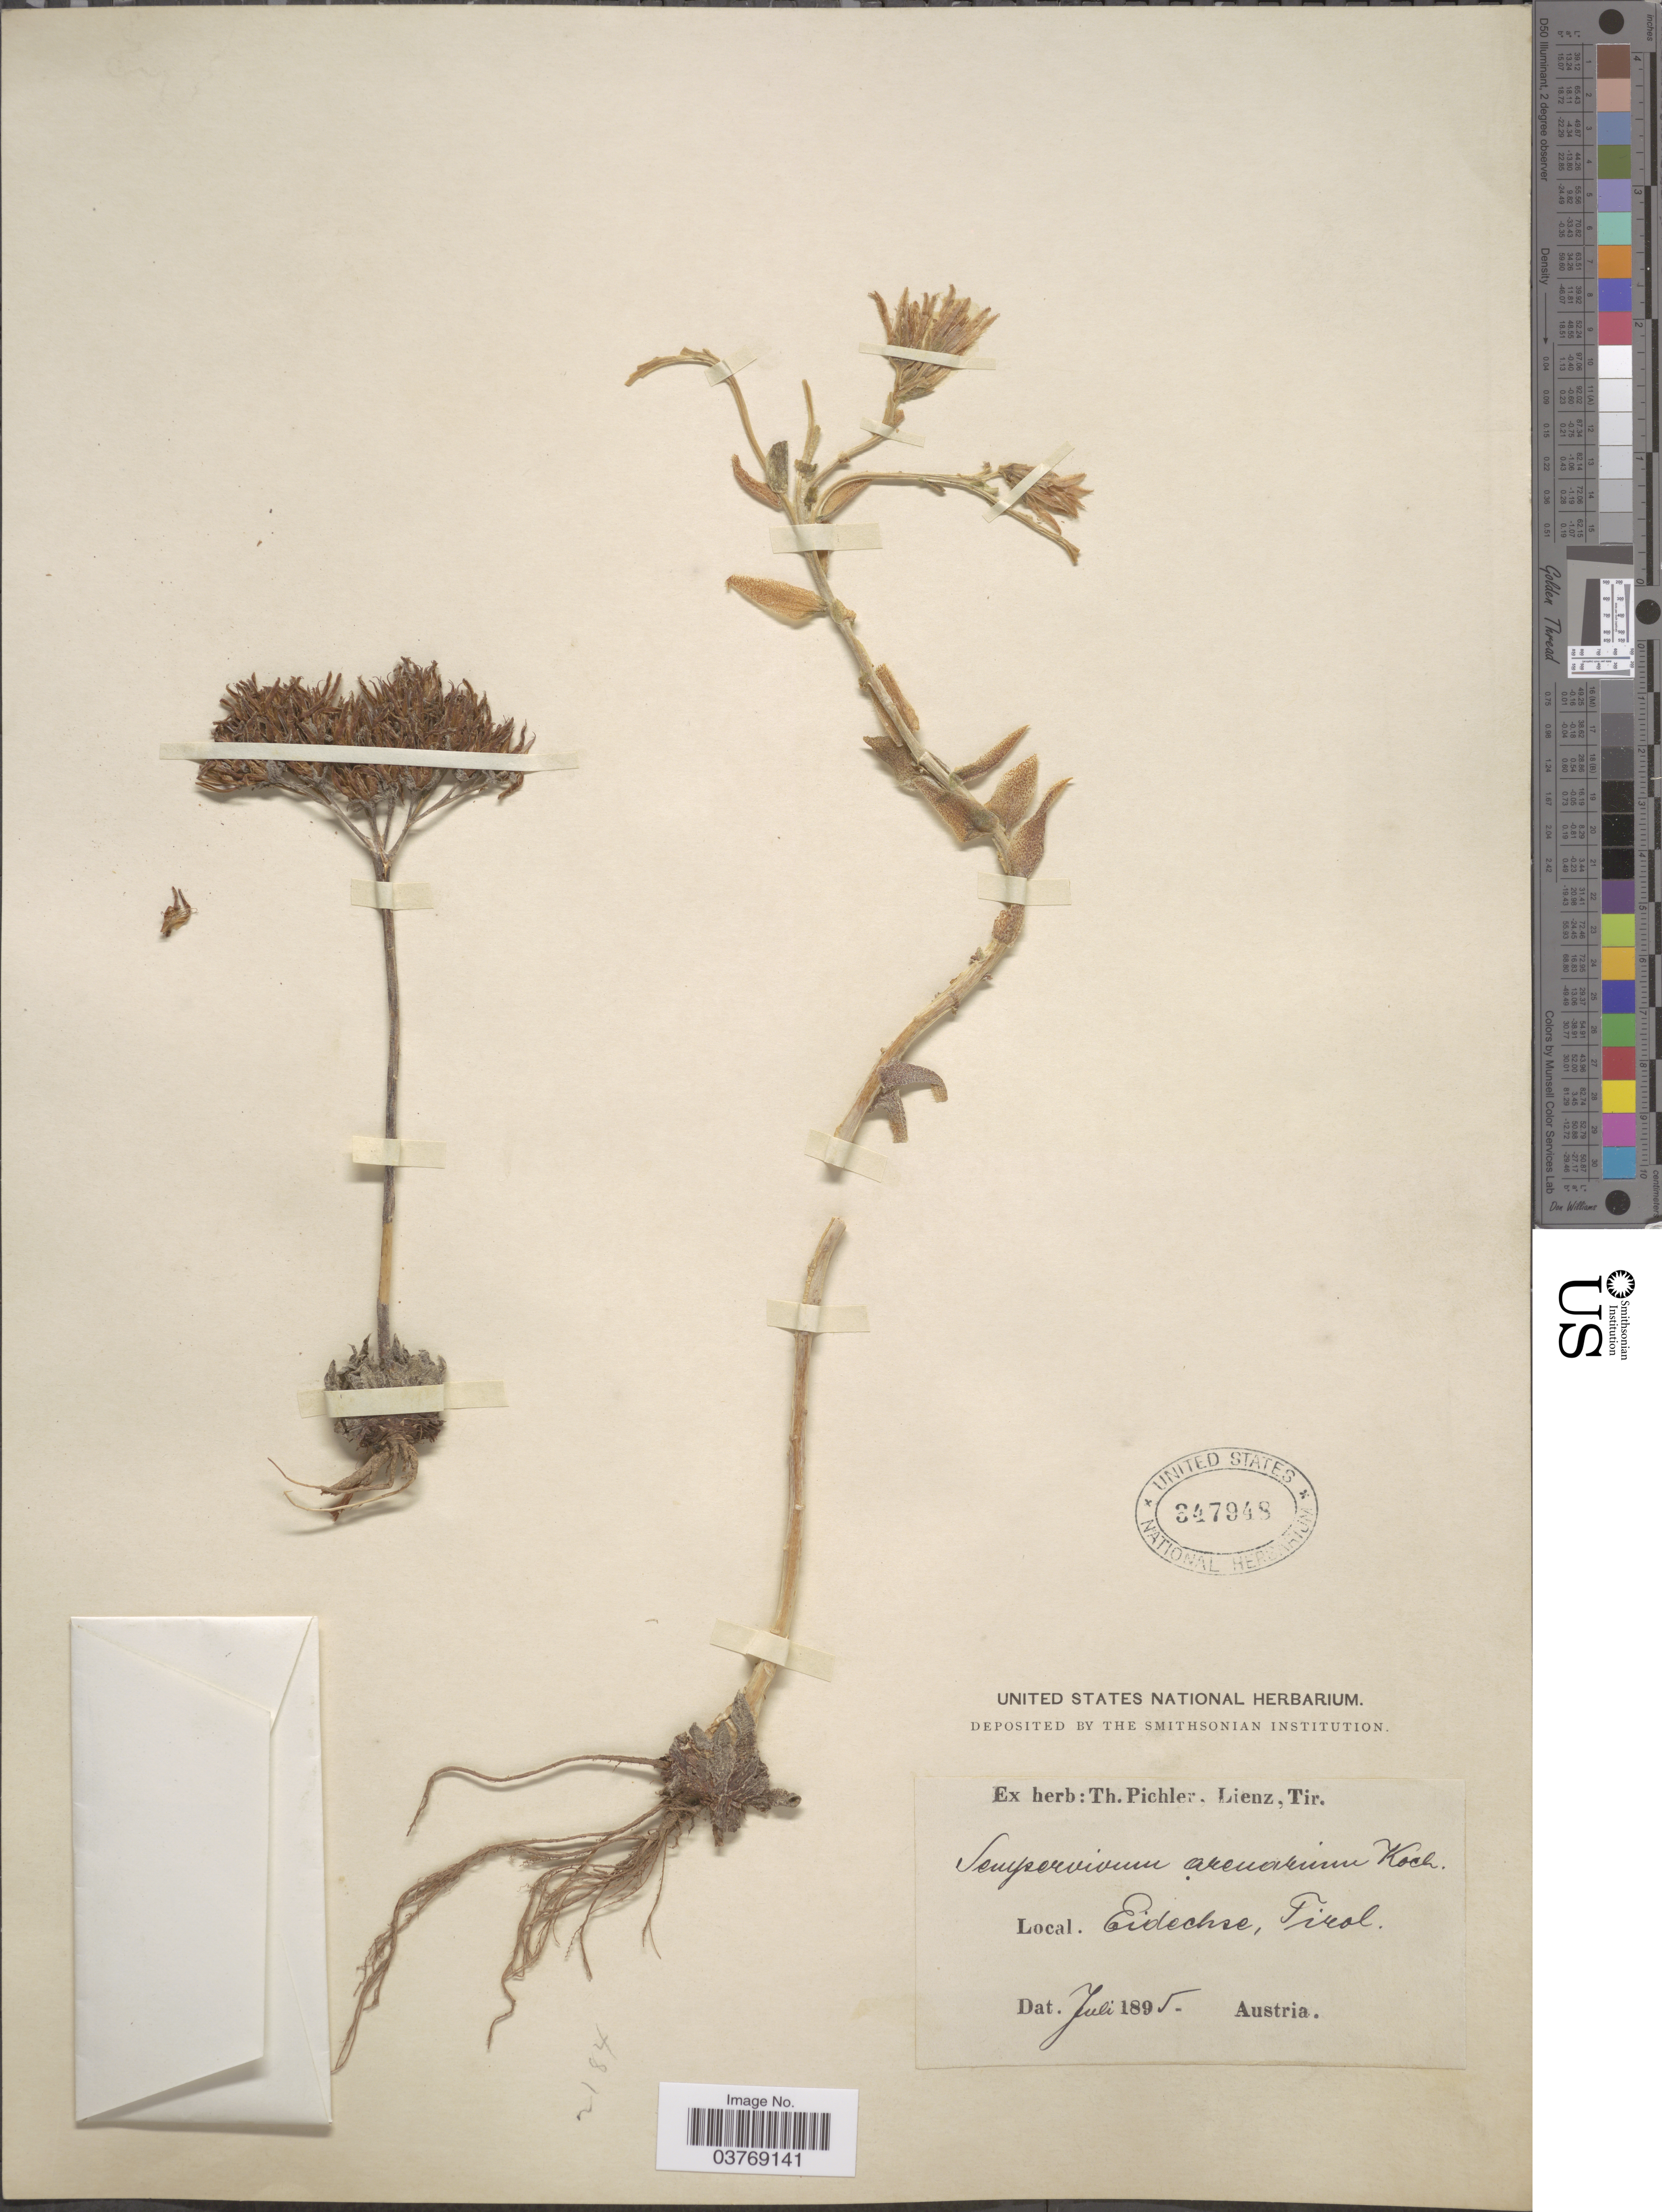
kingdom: Plantae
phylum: Tracheophyta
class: Magnoliopsida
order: Saxifragales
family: Crassulaceae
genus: Sempervivum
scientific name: Sempervivum arenarium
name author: W.D.J. Koch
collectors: ex herb. T. Pichler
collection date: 1895-07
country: Austria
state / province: Tirol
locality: Eidechse.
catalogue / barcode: US 347948